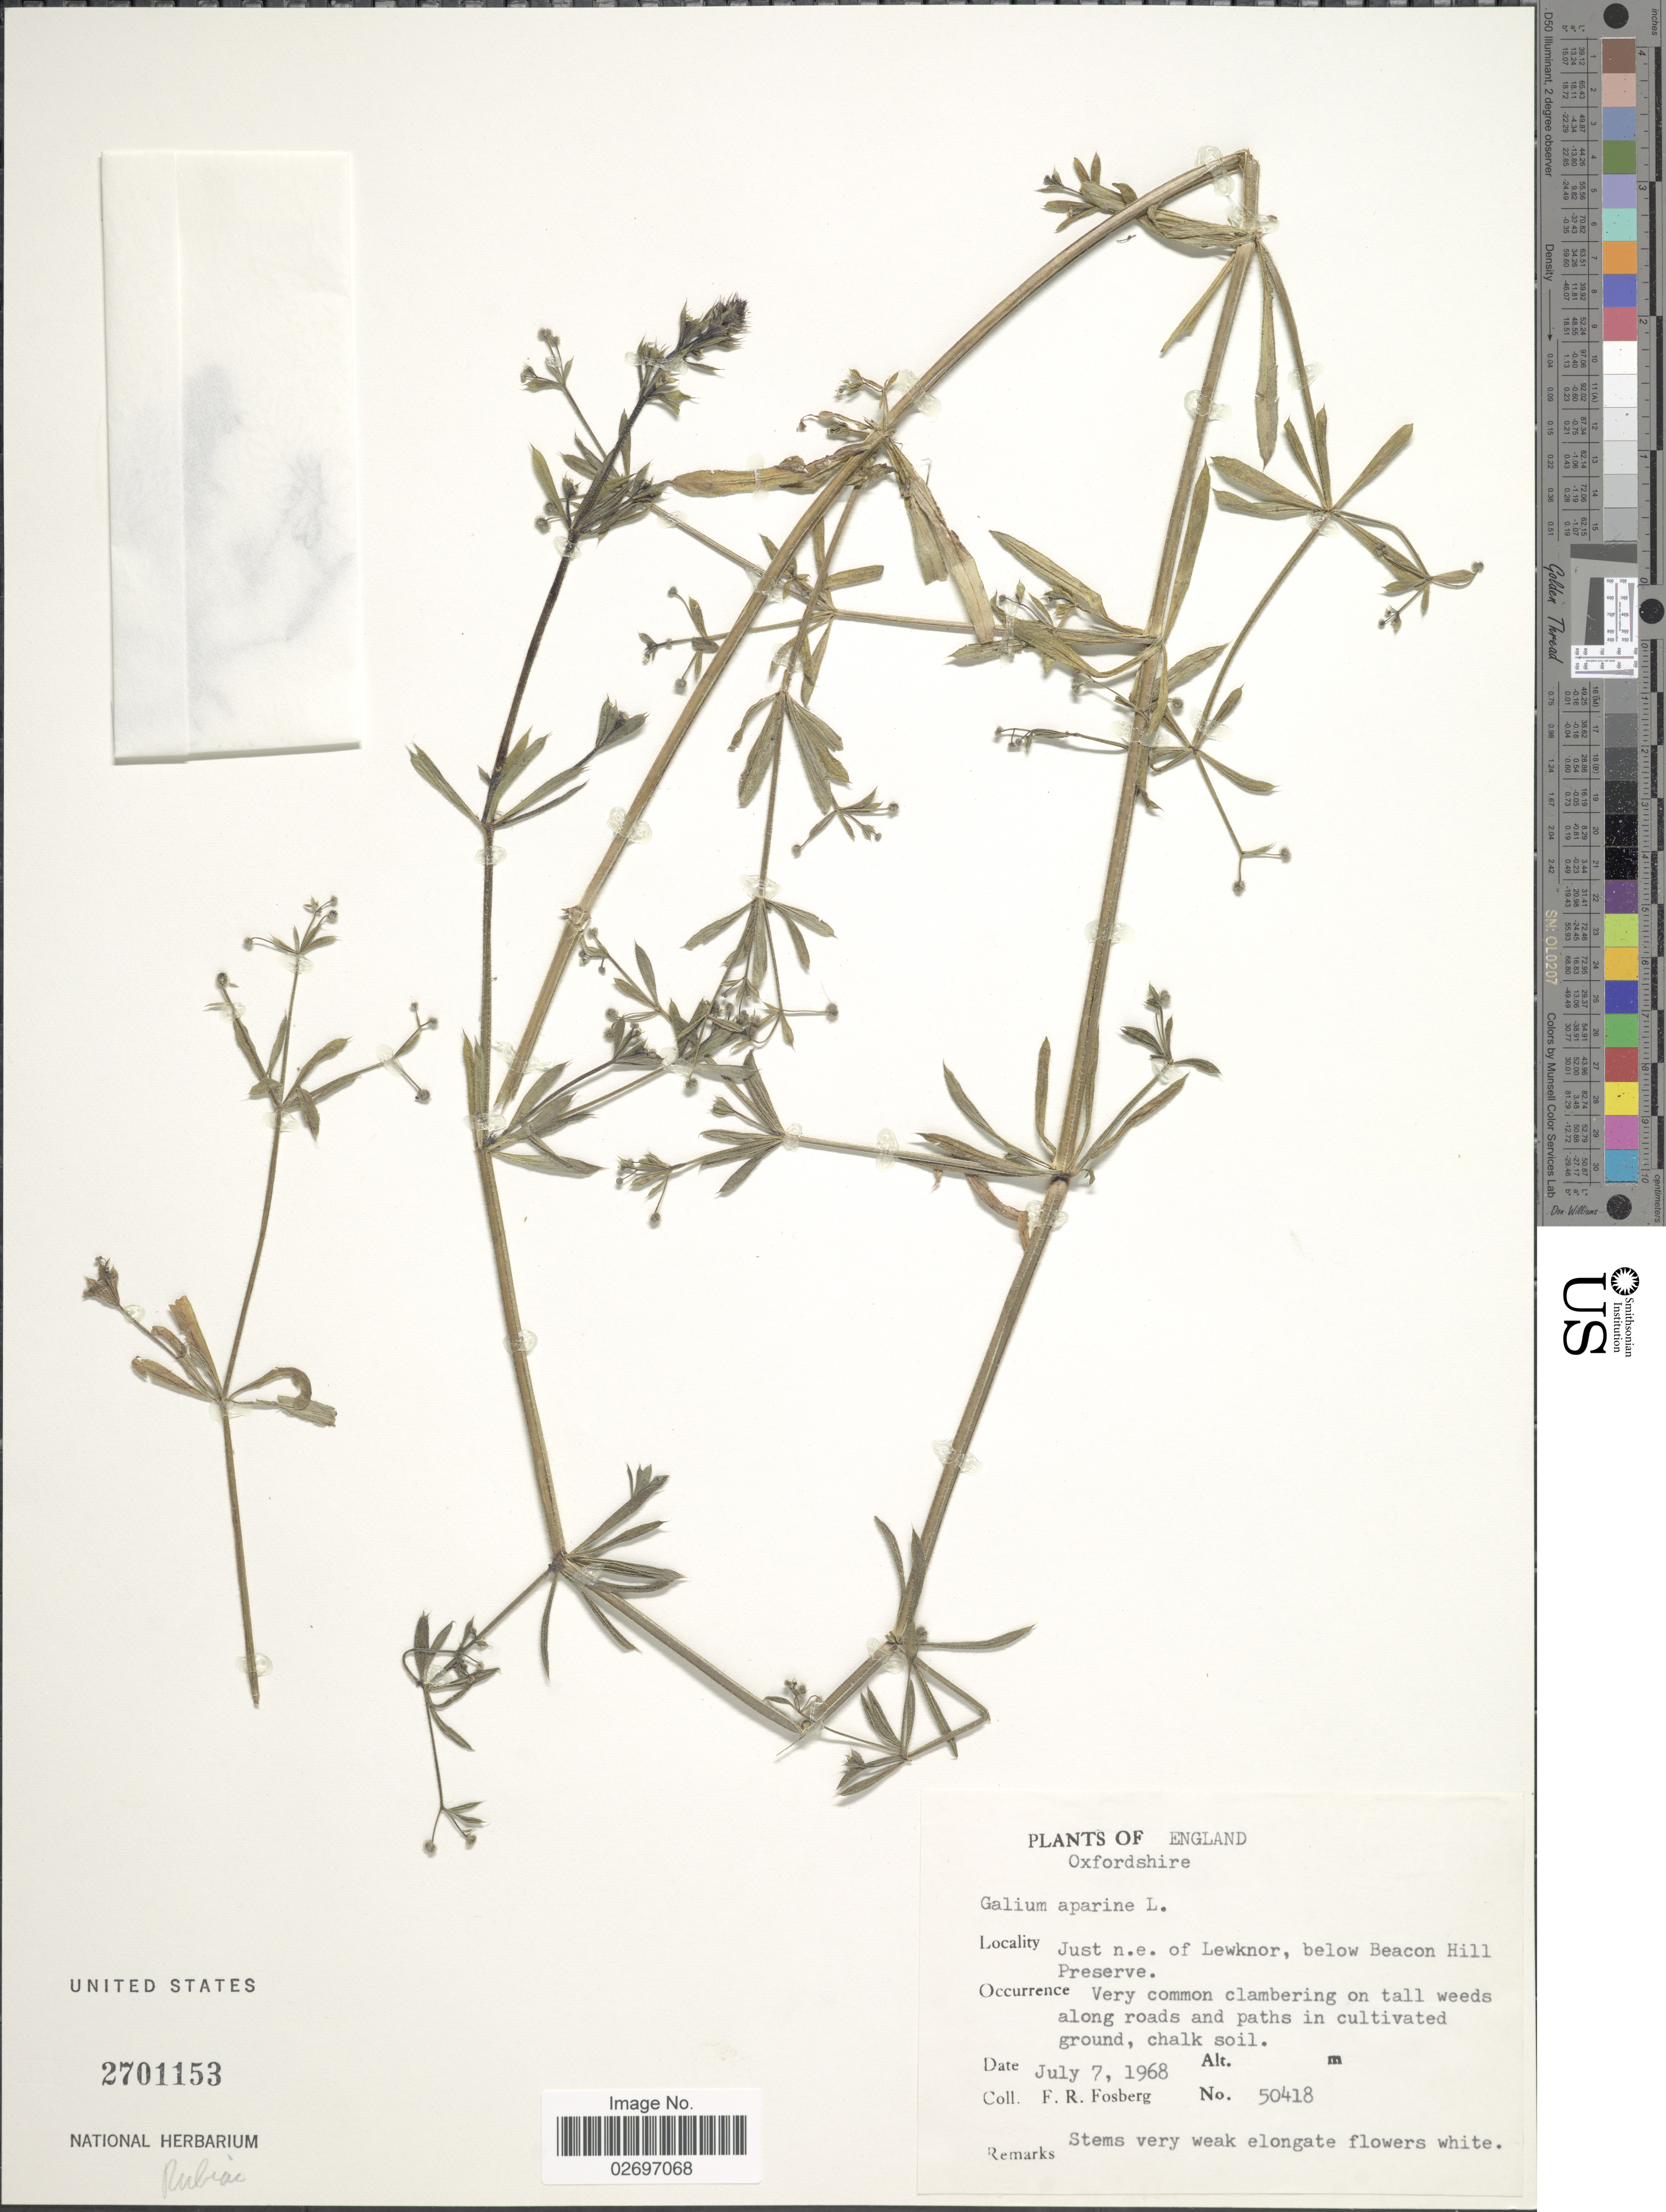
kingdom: Plantae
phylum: Tracheophyta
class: Magnoliopsida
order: Gentianales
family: Rubiaceae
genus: Galium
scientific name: Galium aparine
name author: L.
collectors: F. R. Fosberg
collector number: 50418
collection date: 1968-07-07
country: United Kingdom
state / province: England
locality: Oxfordshire, just n. e. of Lewknor, below Beacon Hill Preserve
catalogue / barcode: US 2701153